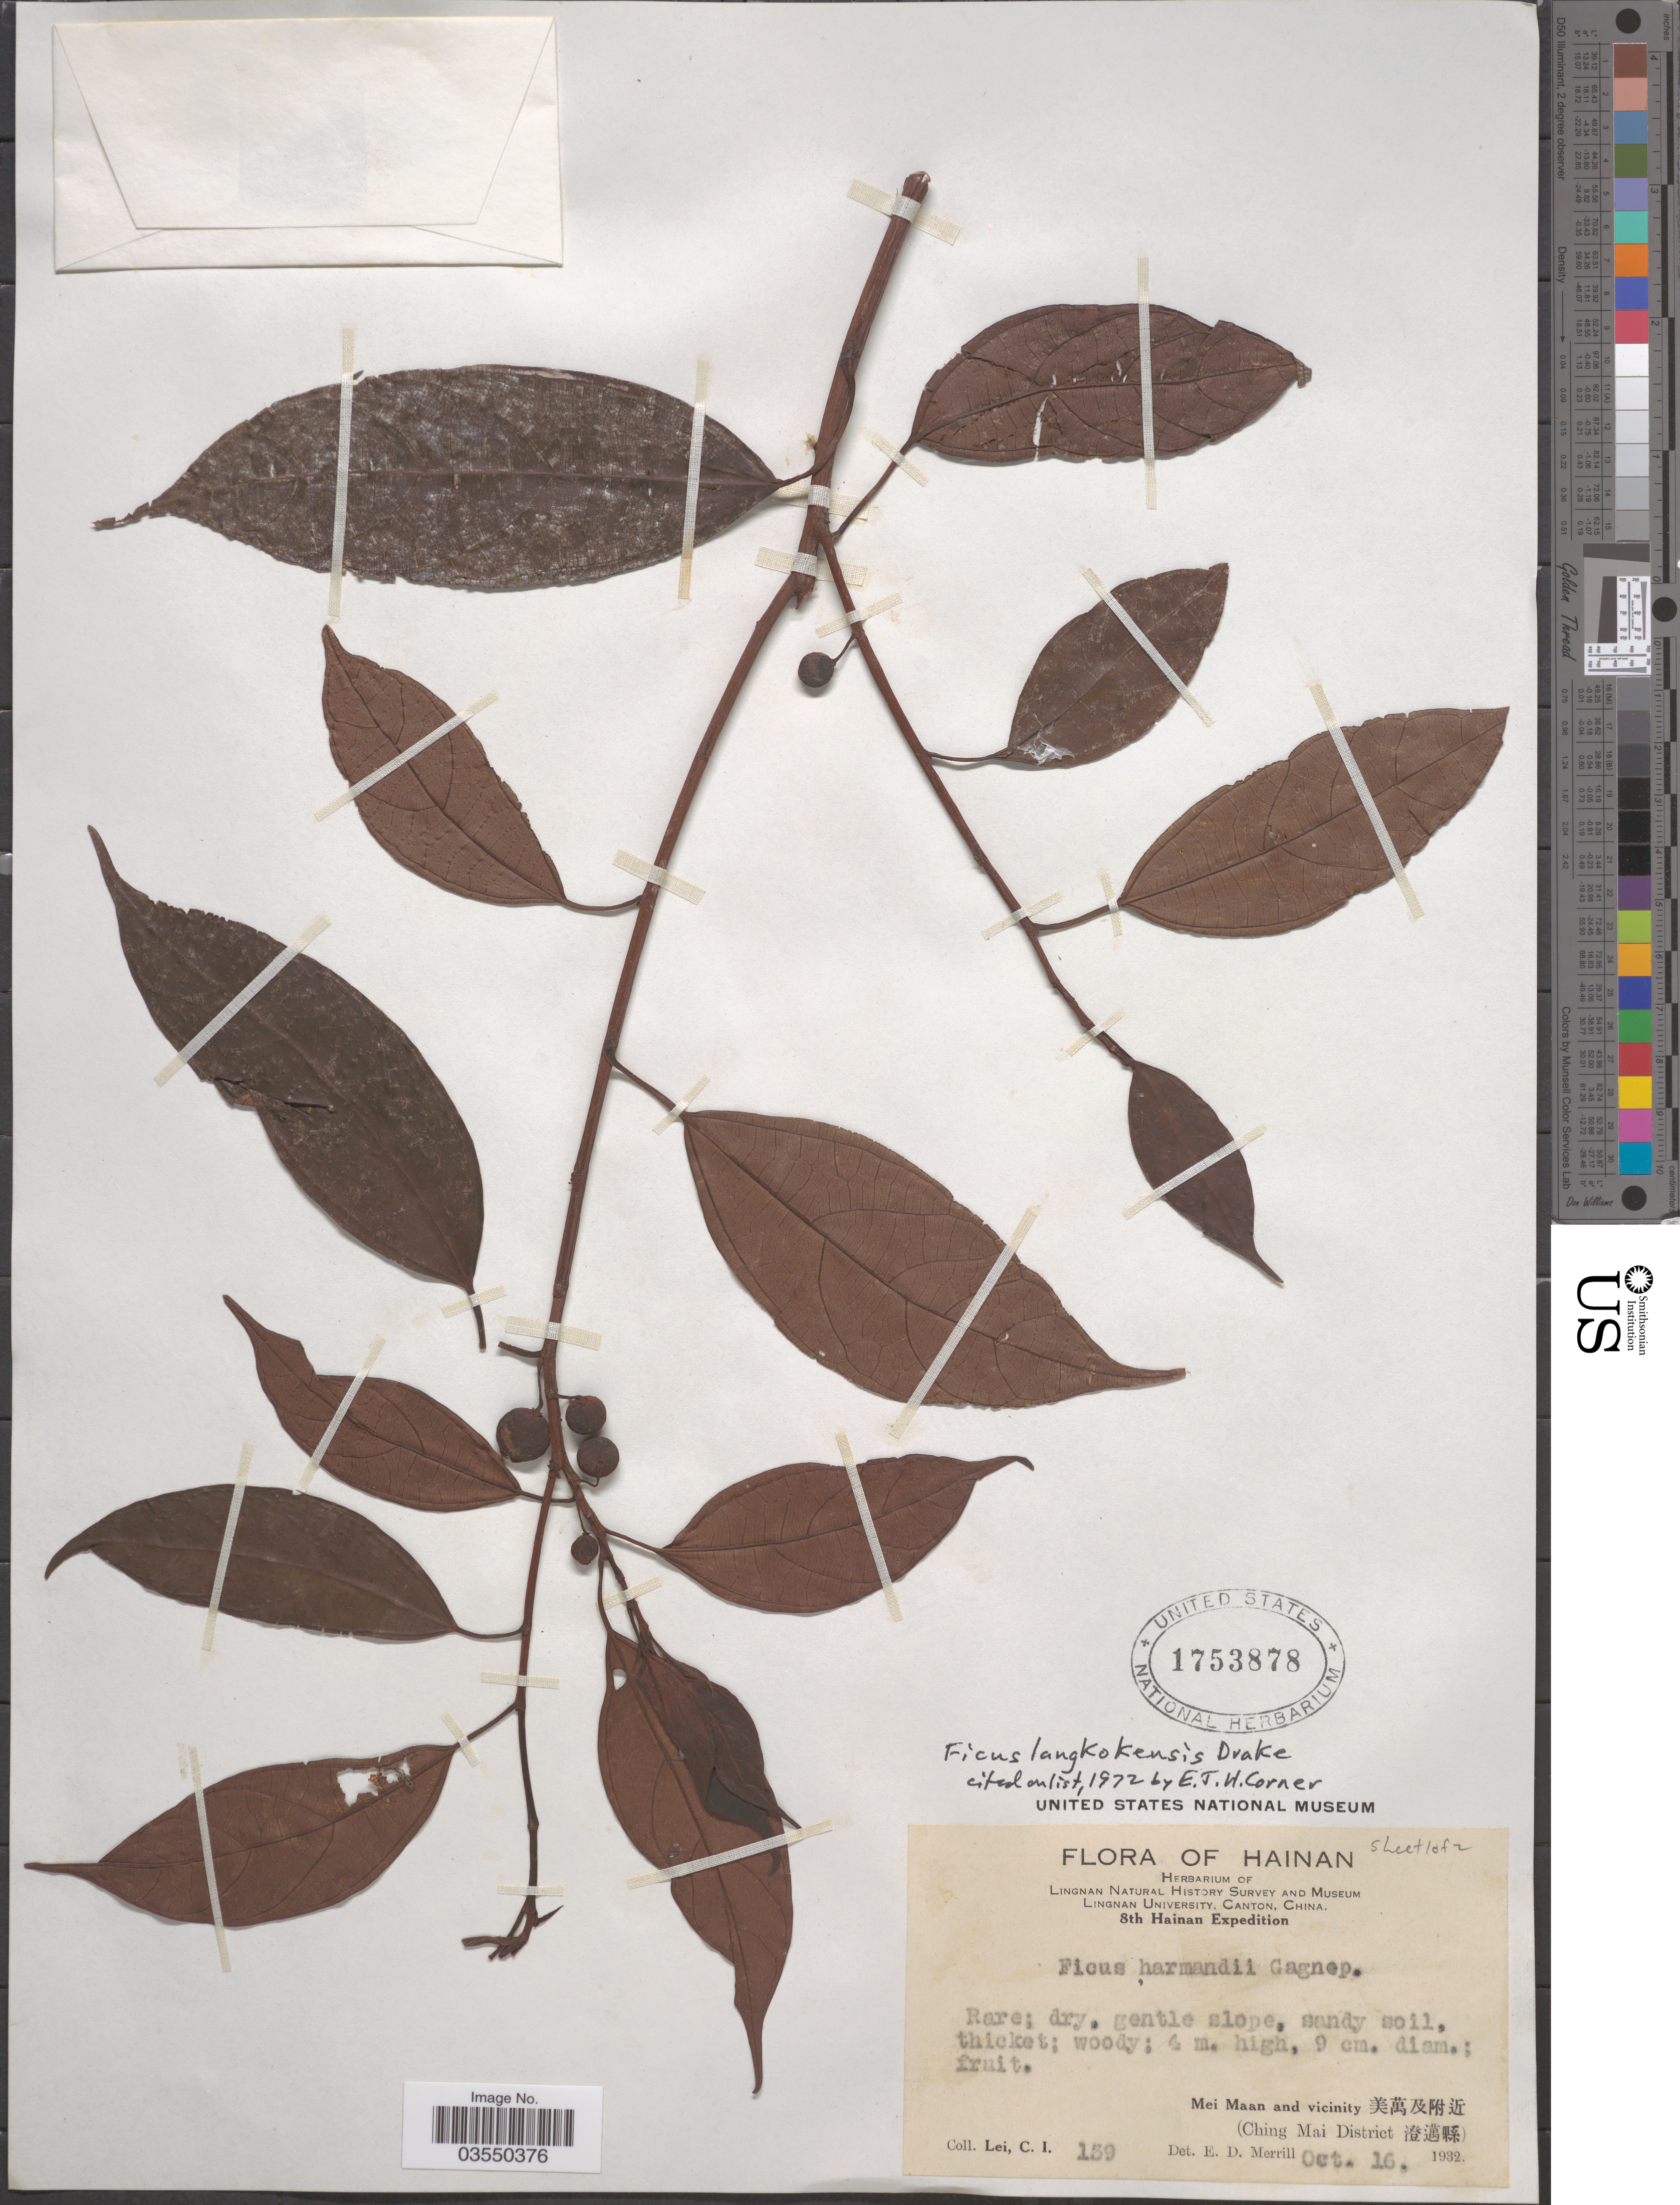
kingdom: Plantae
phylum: Tracheophyta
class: Magnoliopsida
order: Rosales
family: Moraceae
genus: Ficus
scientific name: Ficus langkokensis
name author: Drake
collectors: C. I. Lei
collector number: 139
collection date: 1932-10-16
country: China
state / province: Hainan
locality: Mei Maan and vicinity X. (Ching Mai District X).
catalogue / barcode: US 1753878